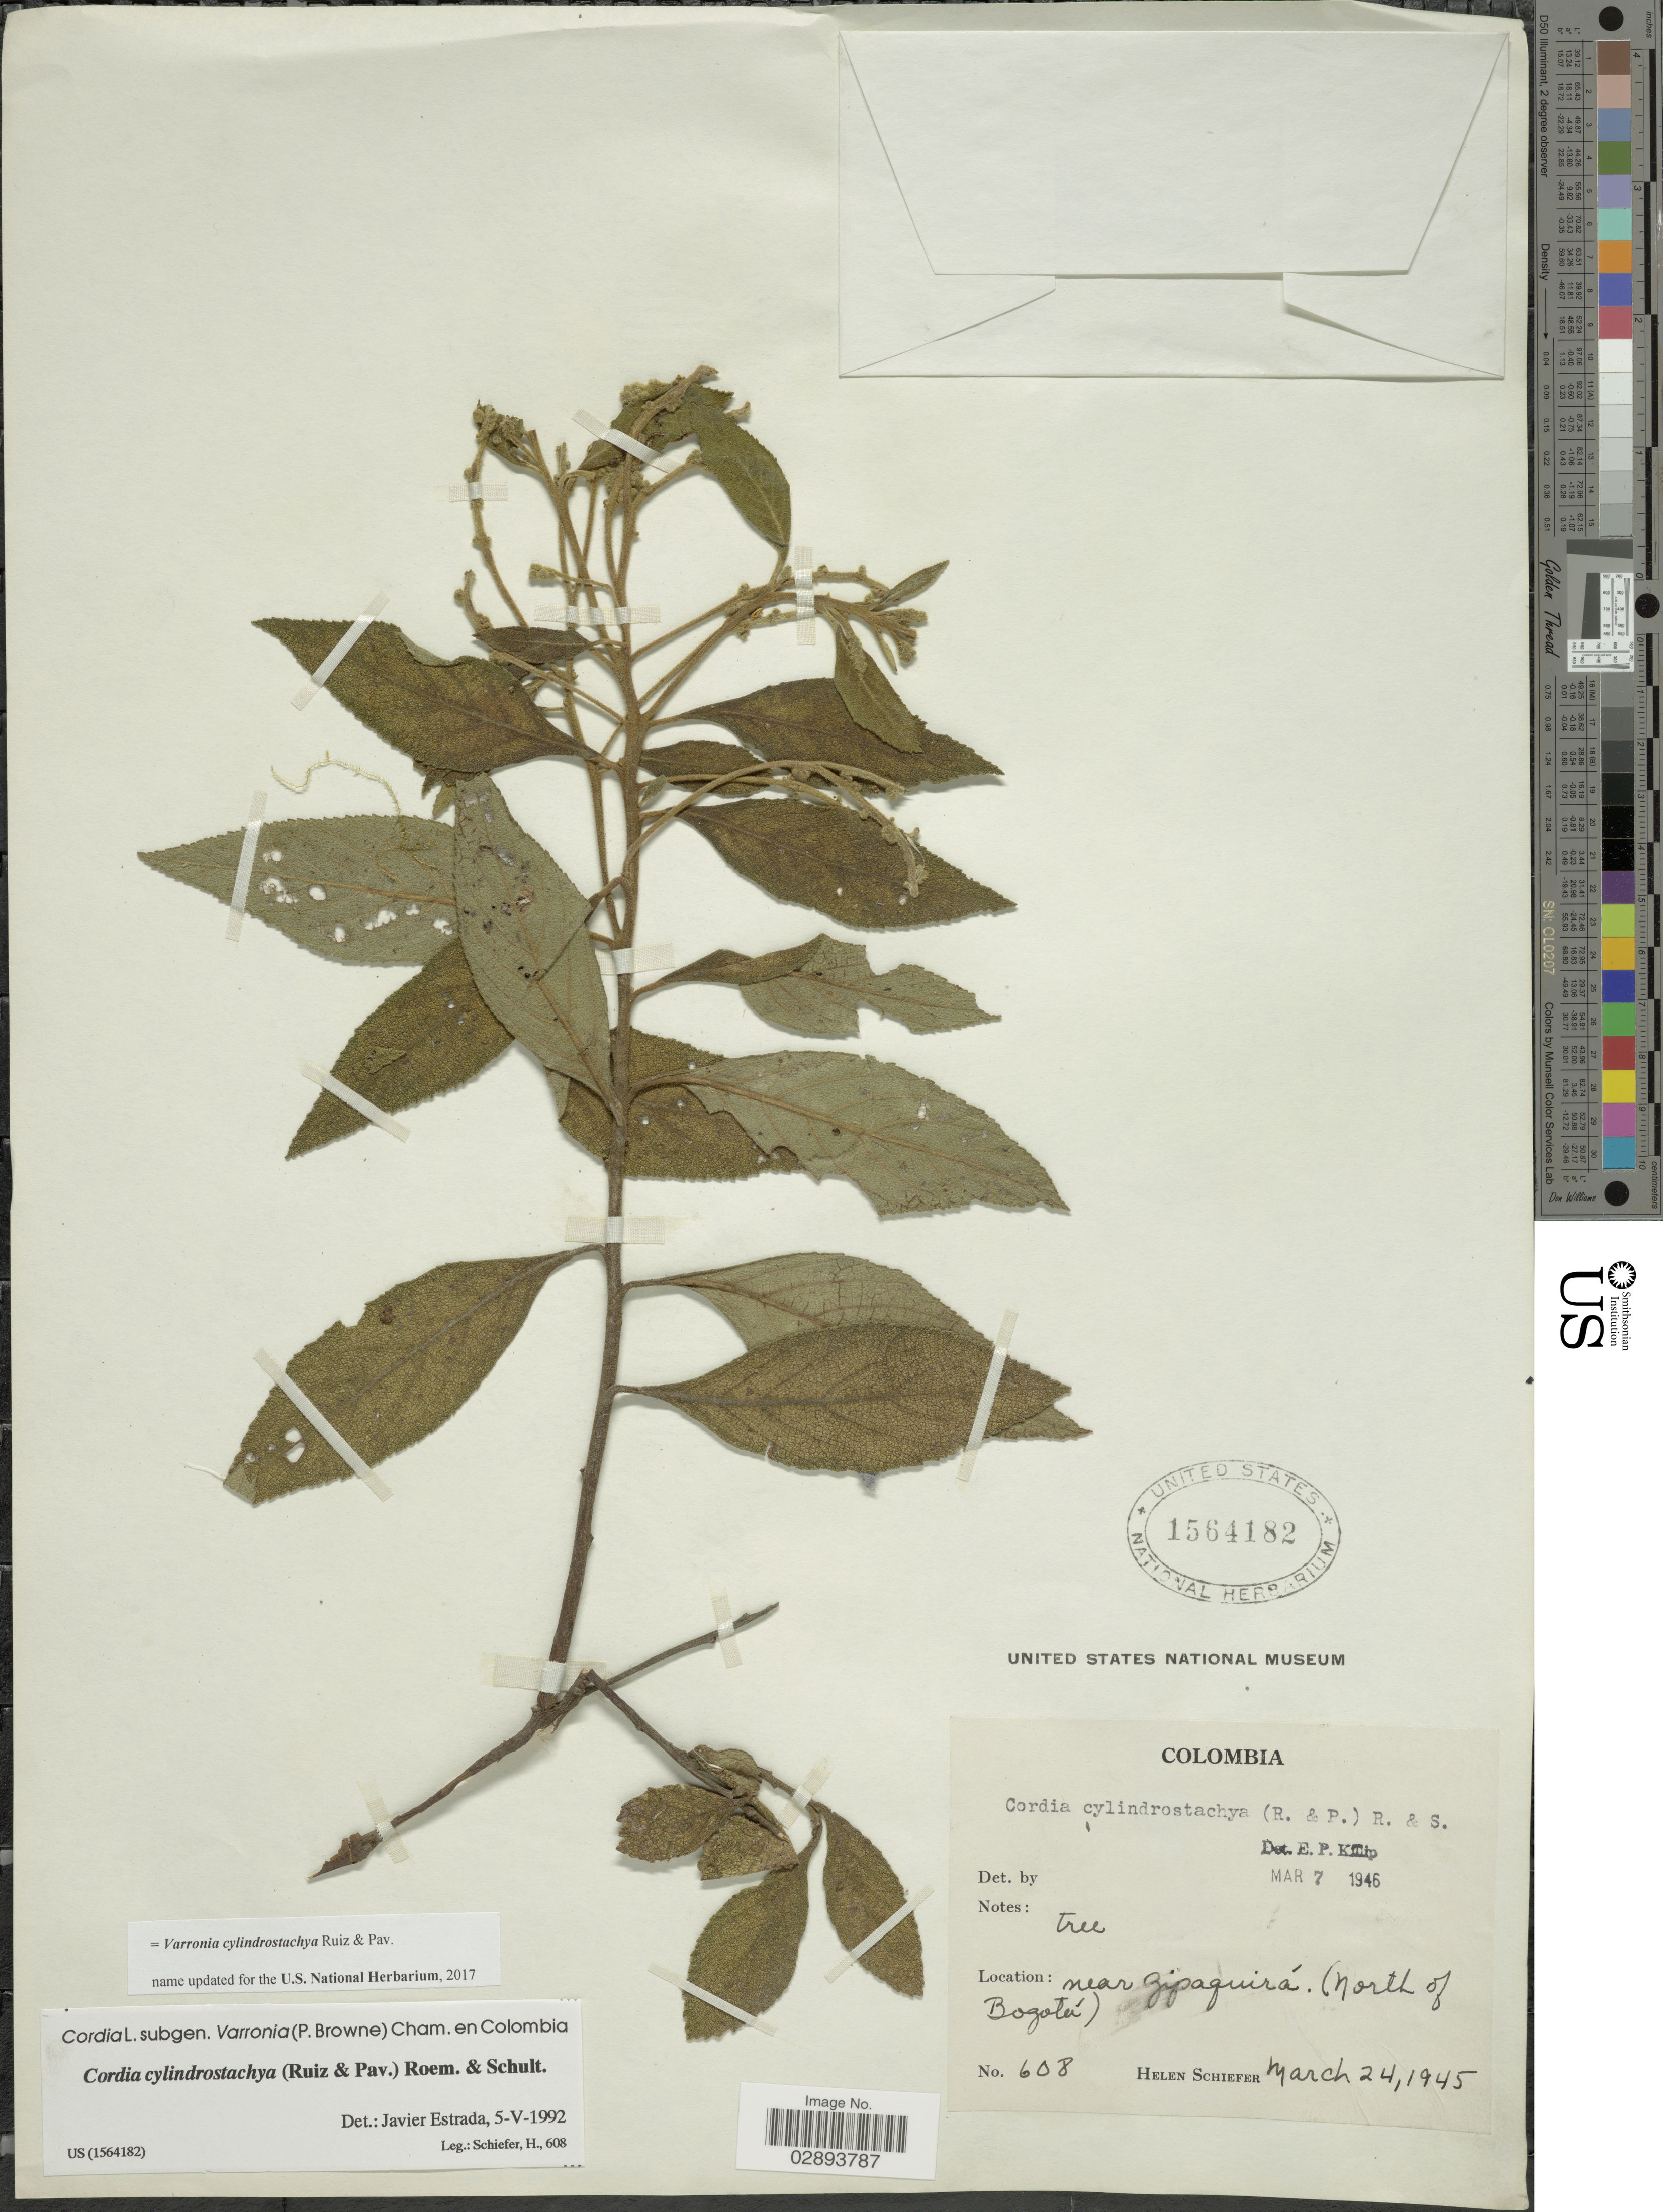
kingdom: Plantae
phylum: Tracheophyta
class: Magnoliopsida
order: Boraginales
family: Cordiaceae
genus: Varronia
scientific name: Varronia cylindrostachya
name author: Ruiz & Pav.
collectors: H. Schiefer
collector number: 608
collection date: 1945-03-24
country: Colombia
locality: Near Zipaguirá (north of Bogotá).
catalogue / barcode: US 1564182